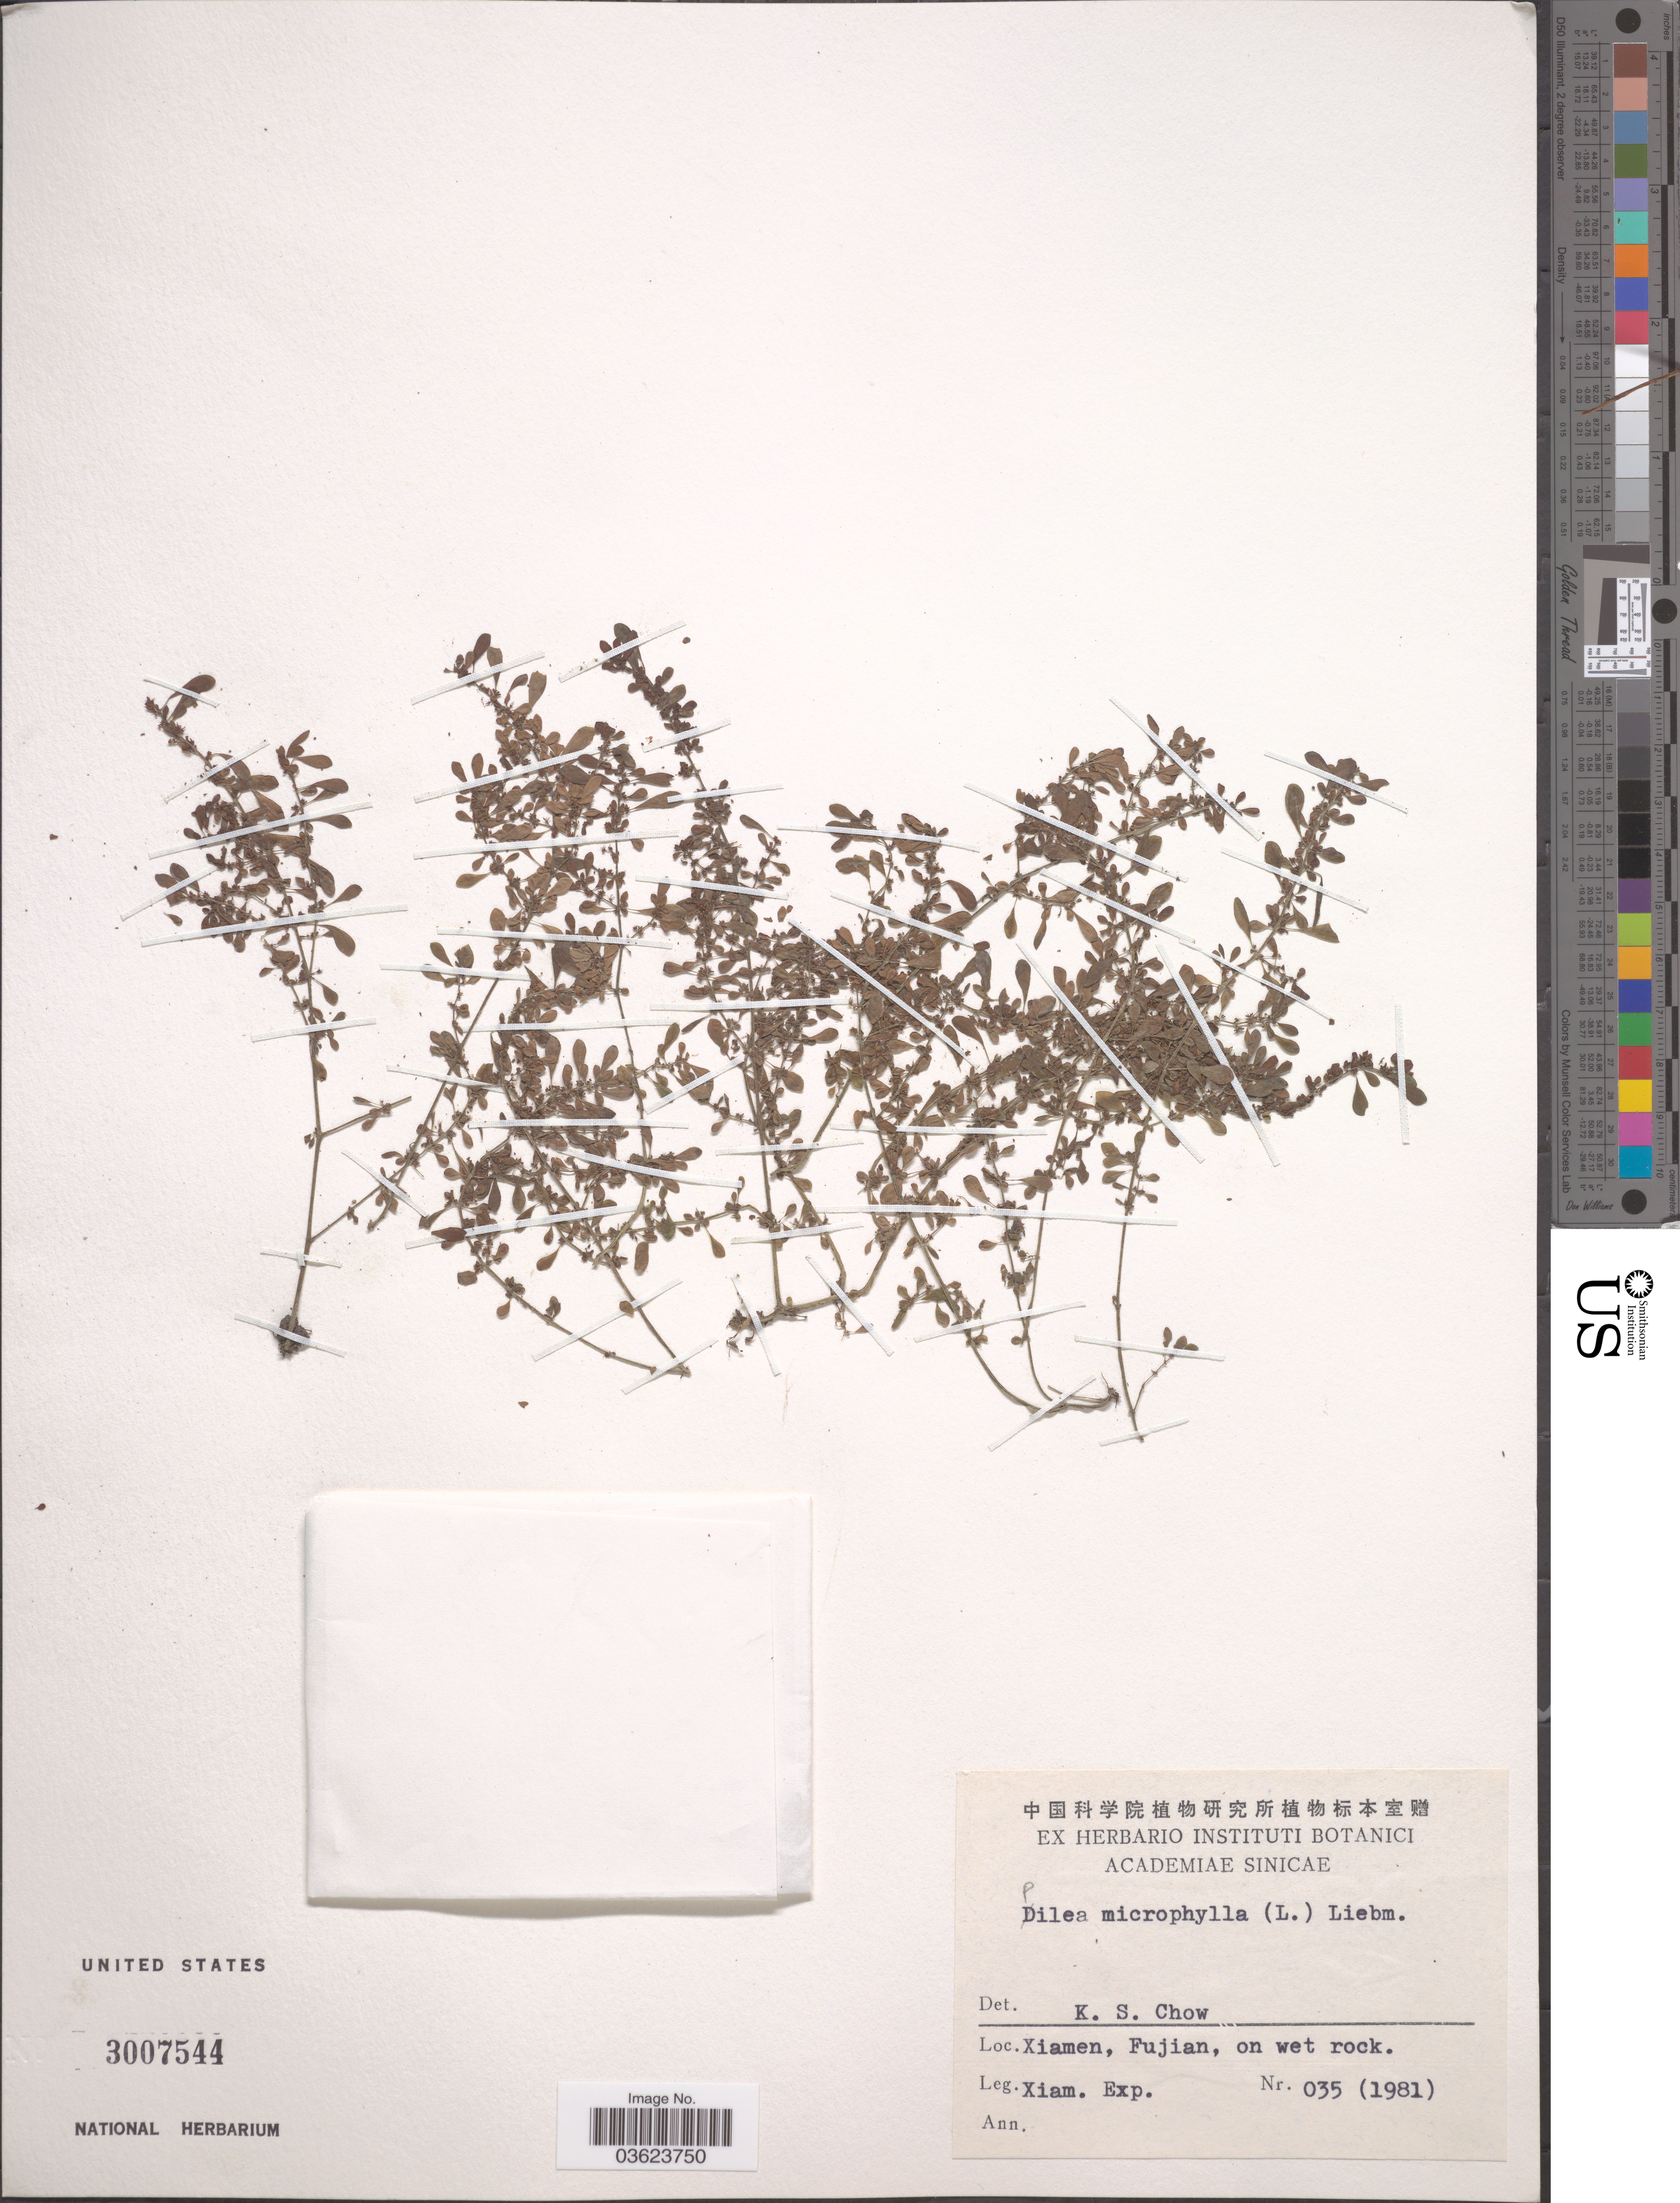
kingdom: Plantae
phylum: Tracheophyta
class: Magnoliopsida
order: Rosales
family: Urticaceae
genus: Pilea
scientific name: Pilea microphylla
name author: (L.) Liebm.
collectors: Xiamen Expedition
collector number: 035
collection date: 1981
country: China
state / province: Fujian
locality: Xiamen, on wet rock.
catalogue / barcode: US 3007544